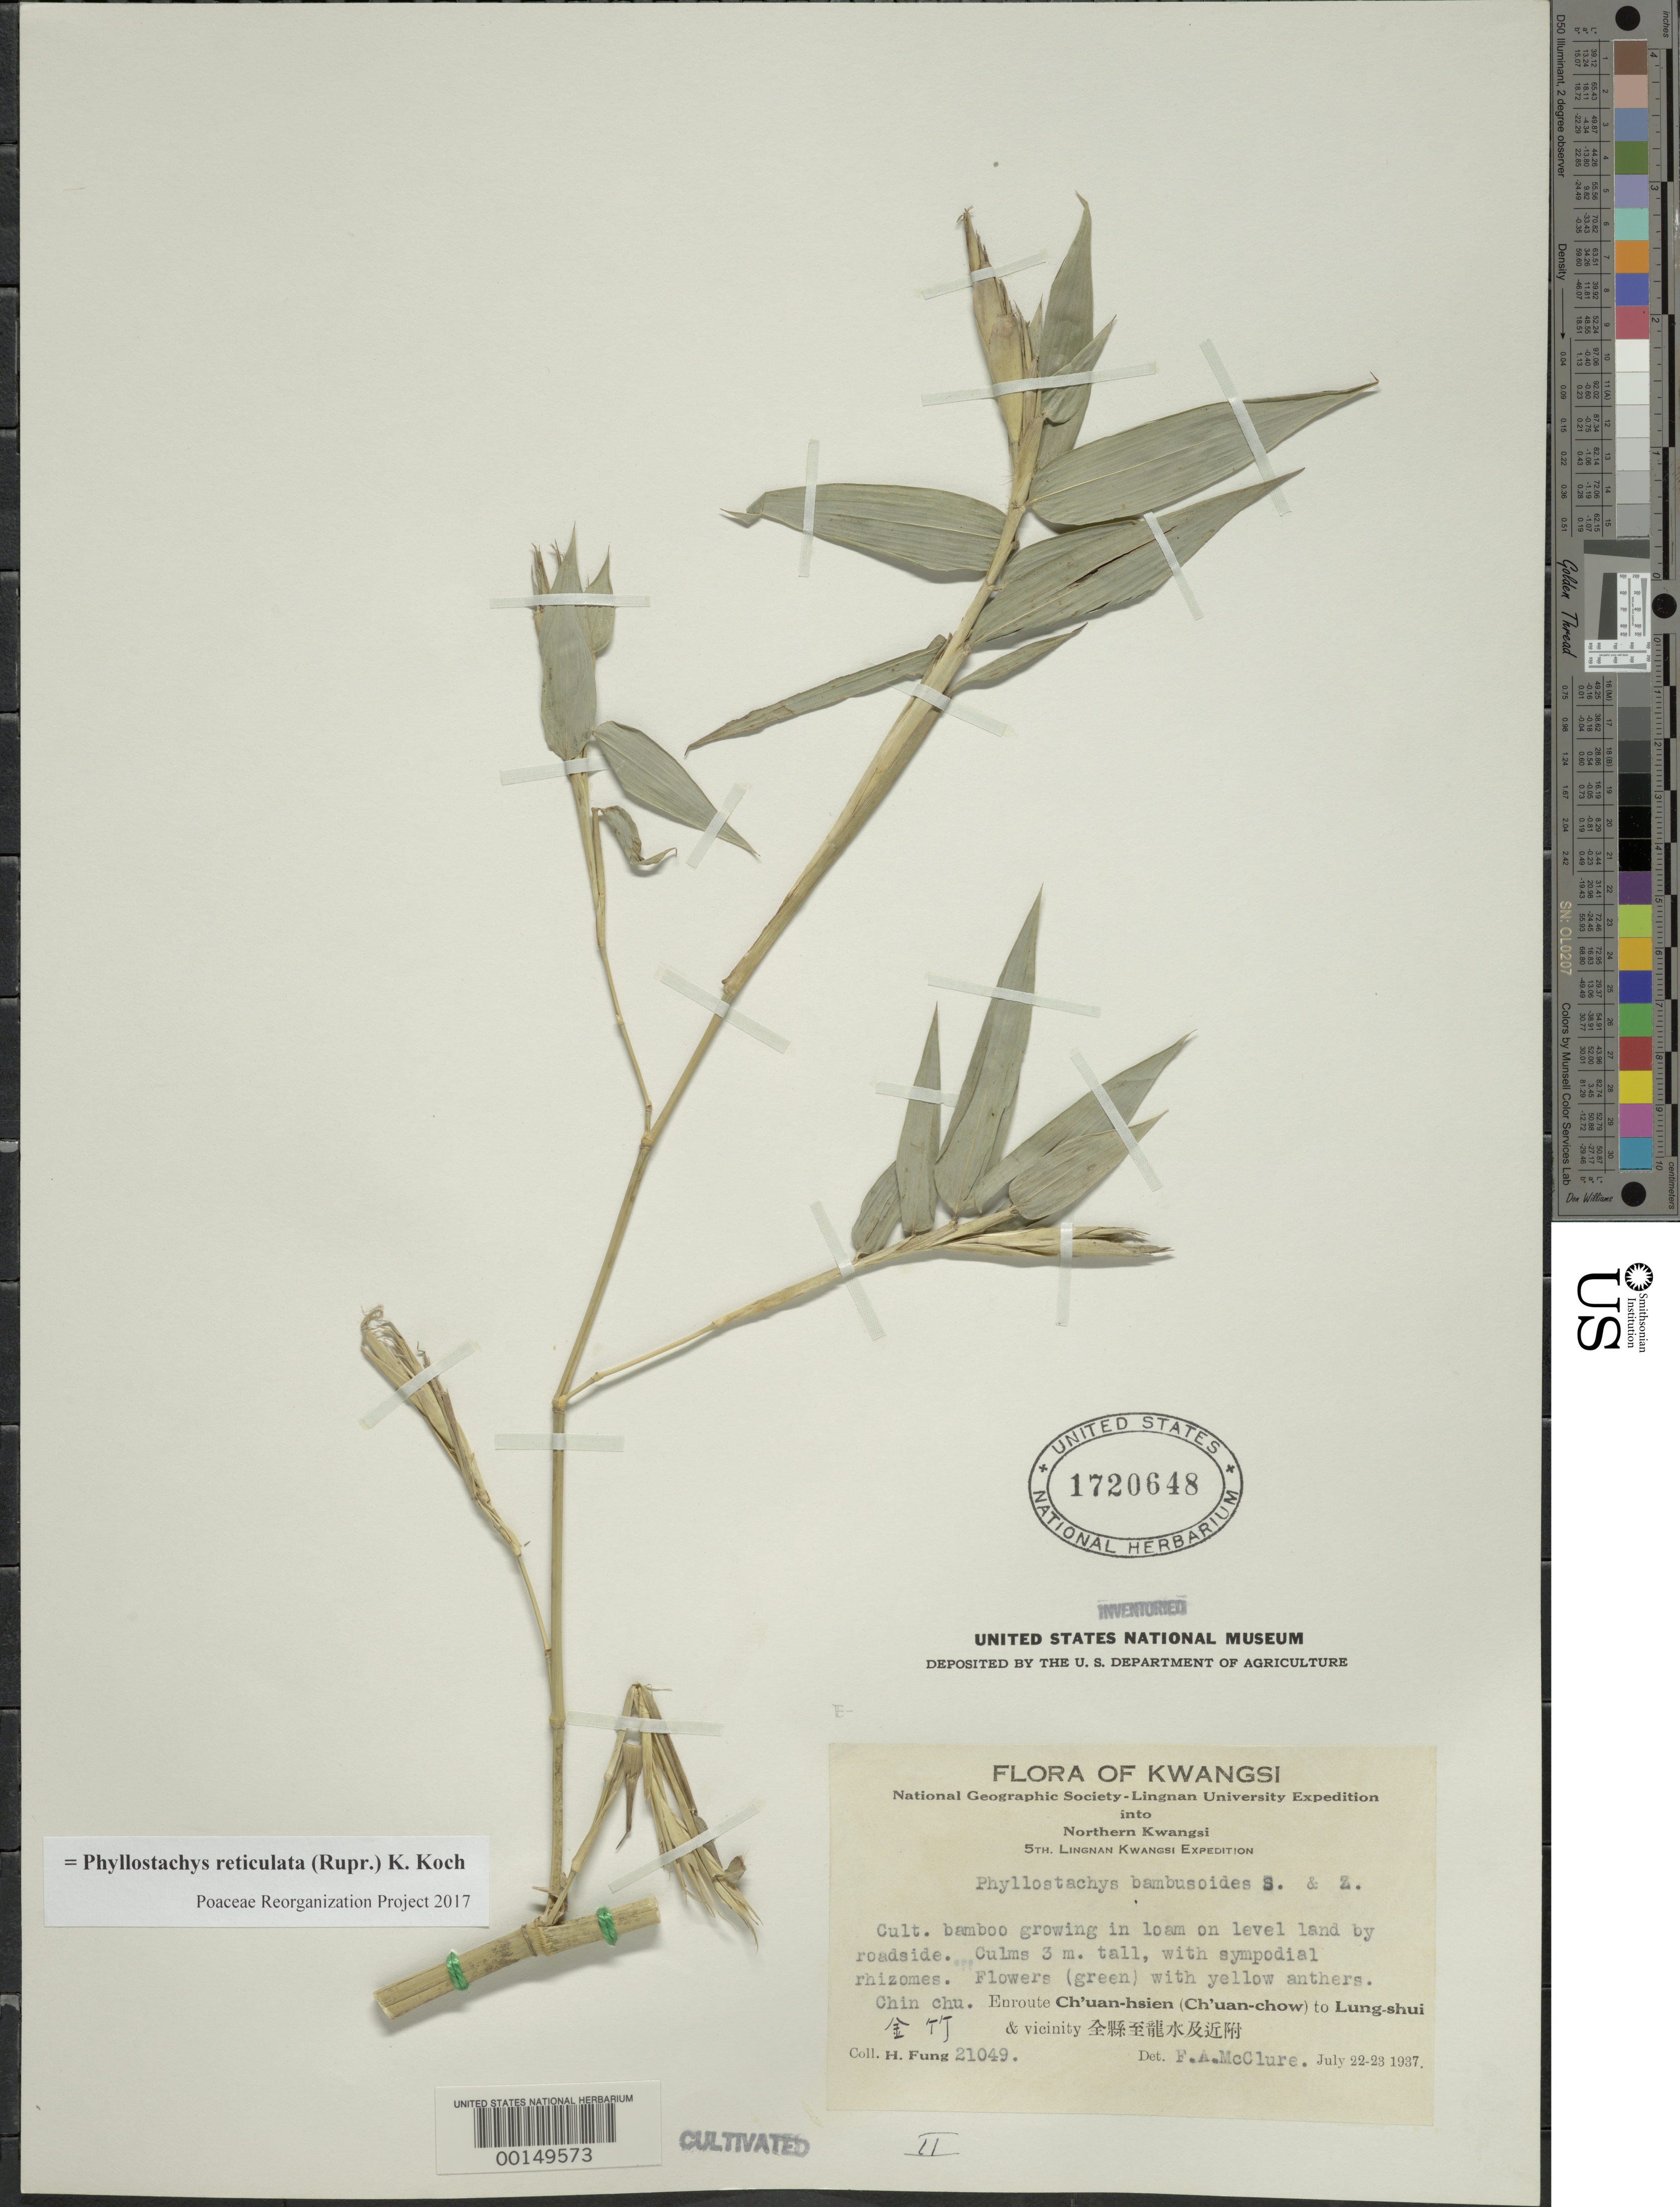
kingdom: Plantae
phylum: Tracheophyta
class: Liliopsida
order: Poales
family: Poaceae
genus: Phyllostachys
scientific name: Phyllostachys reticulata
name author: (Rupr.) K. Koch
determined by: Poaceae Reorganization Project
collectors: H. L. Fung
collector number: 21049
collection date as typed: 22 Jul 1937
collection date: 1937-07-22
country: China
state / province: Guangxi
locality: Ch'uan-hsien/lung-shui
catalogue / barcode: US 1720648